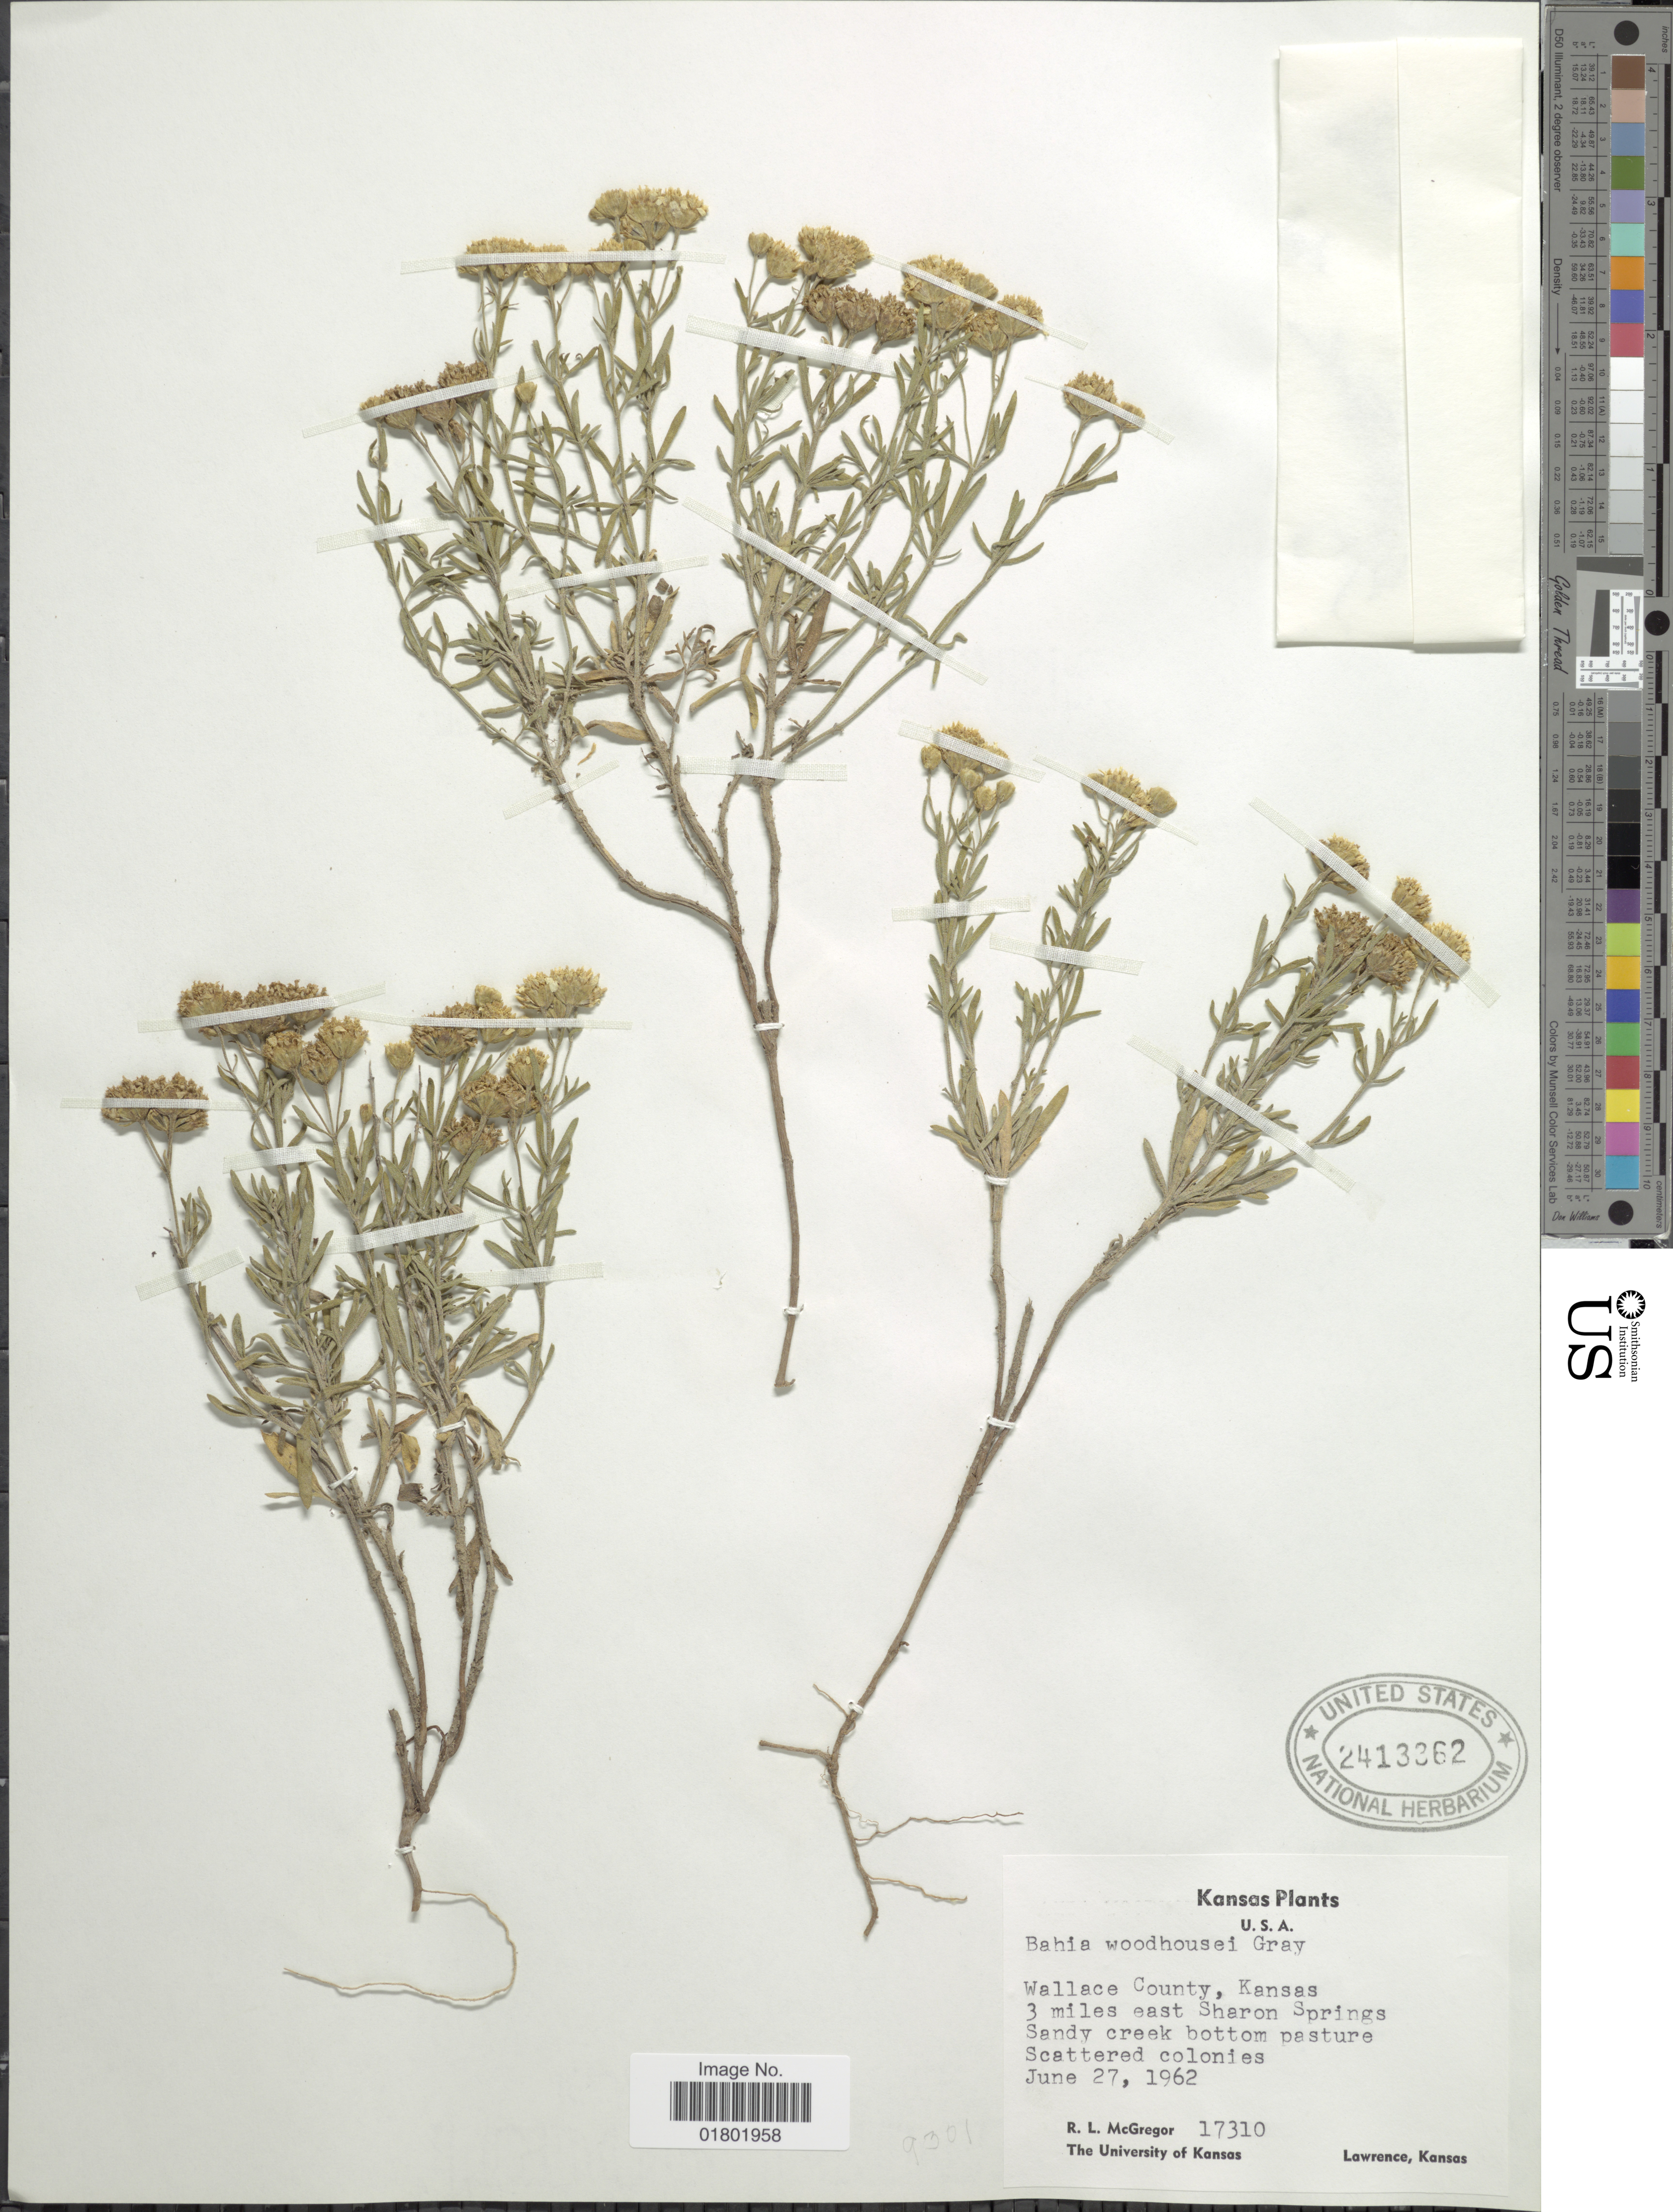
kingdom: Plantae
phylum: Tracheophyta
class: Magnoliopsida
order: Asterales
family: Asteraceae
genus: Bahia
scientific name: Bahia woodhousei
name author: A. Gray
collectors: R. McGregor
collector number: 17310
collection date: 1962-06-27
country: United States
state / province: Kansas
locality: Wallace County, 3 miles east Sharon Springs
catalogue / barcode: US 2413362